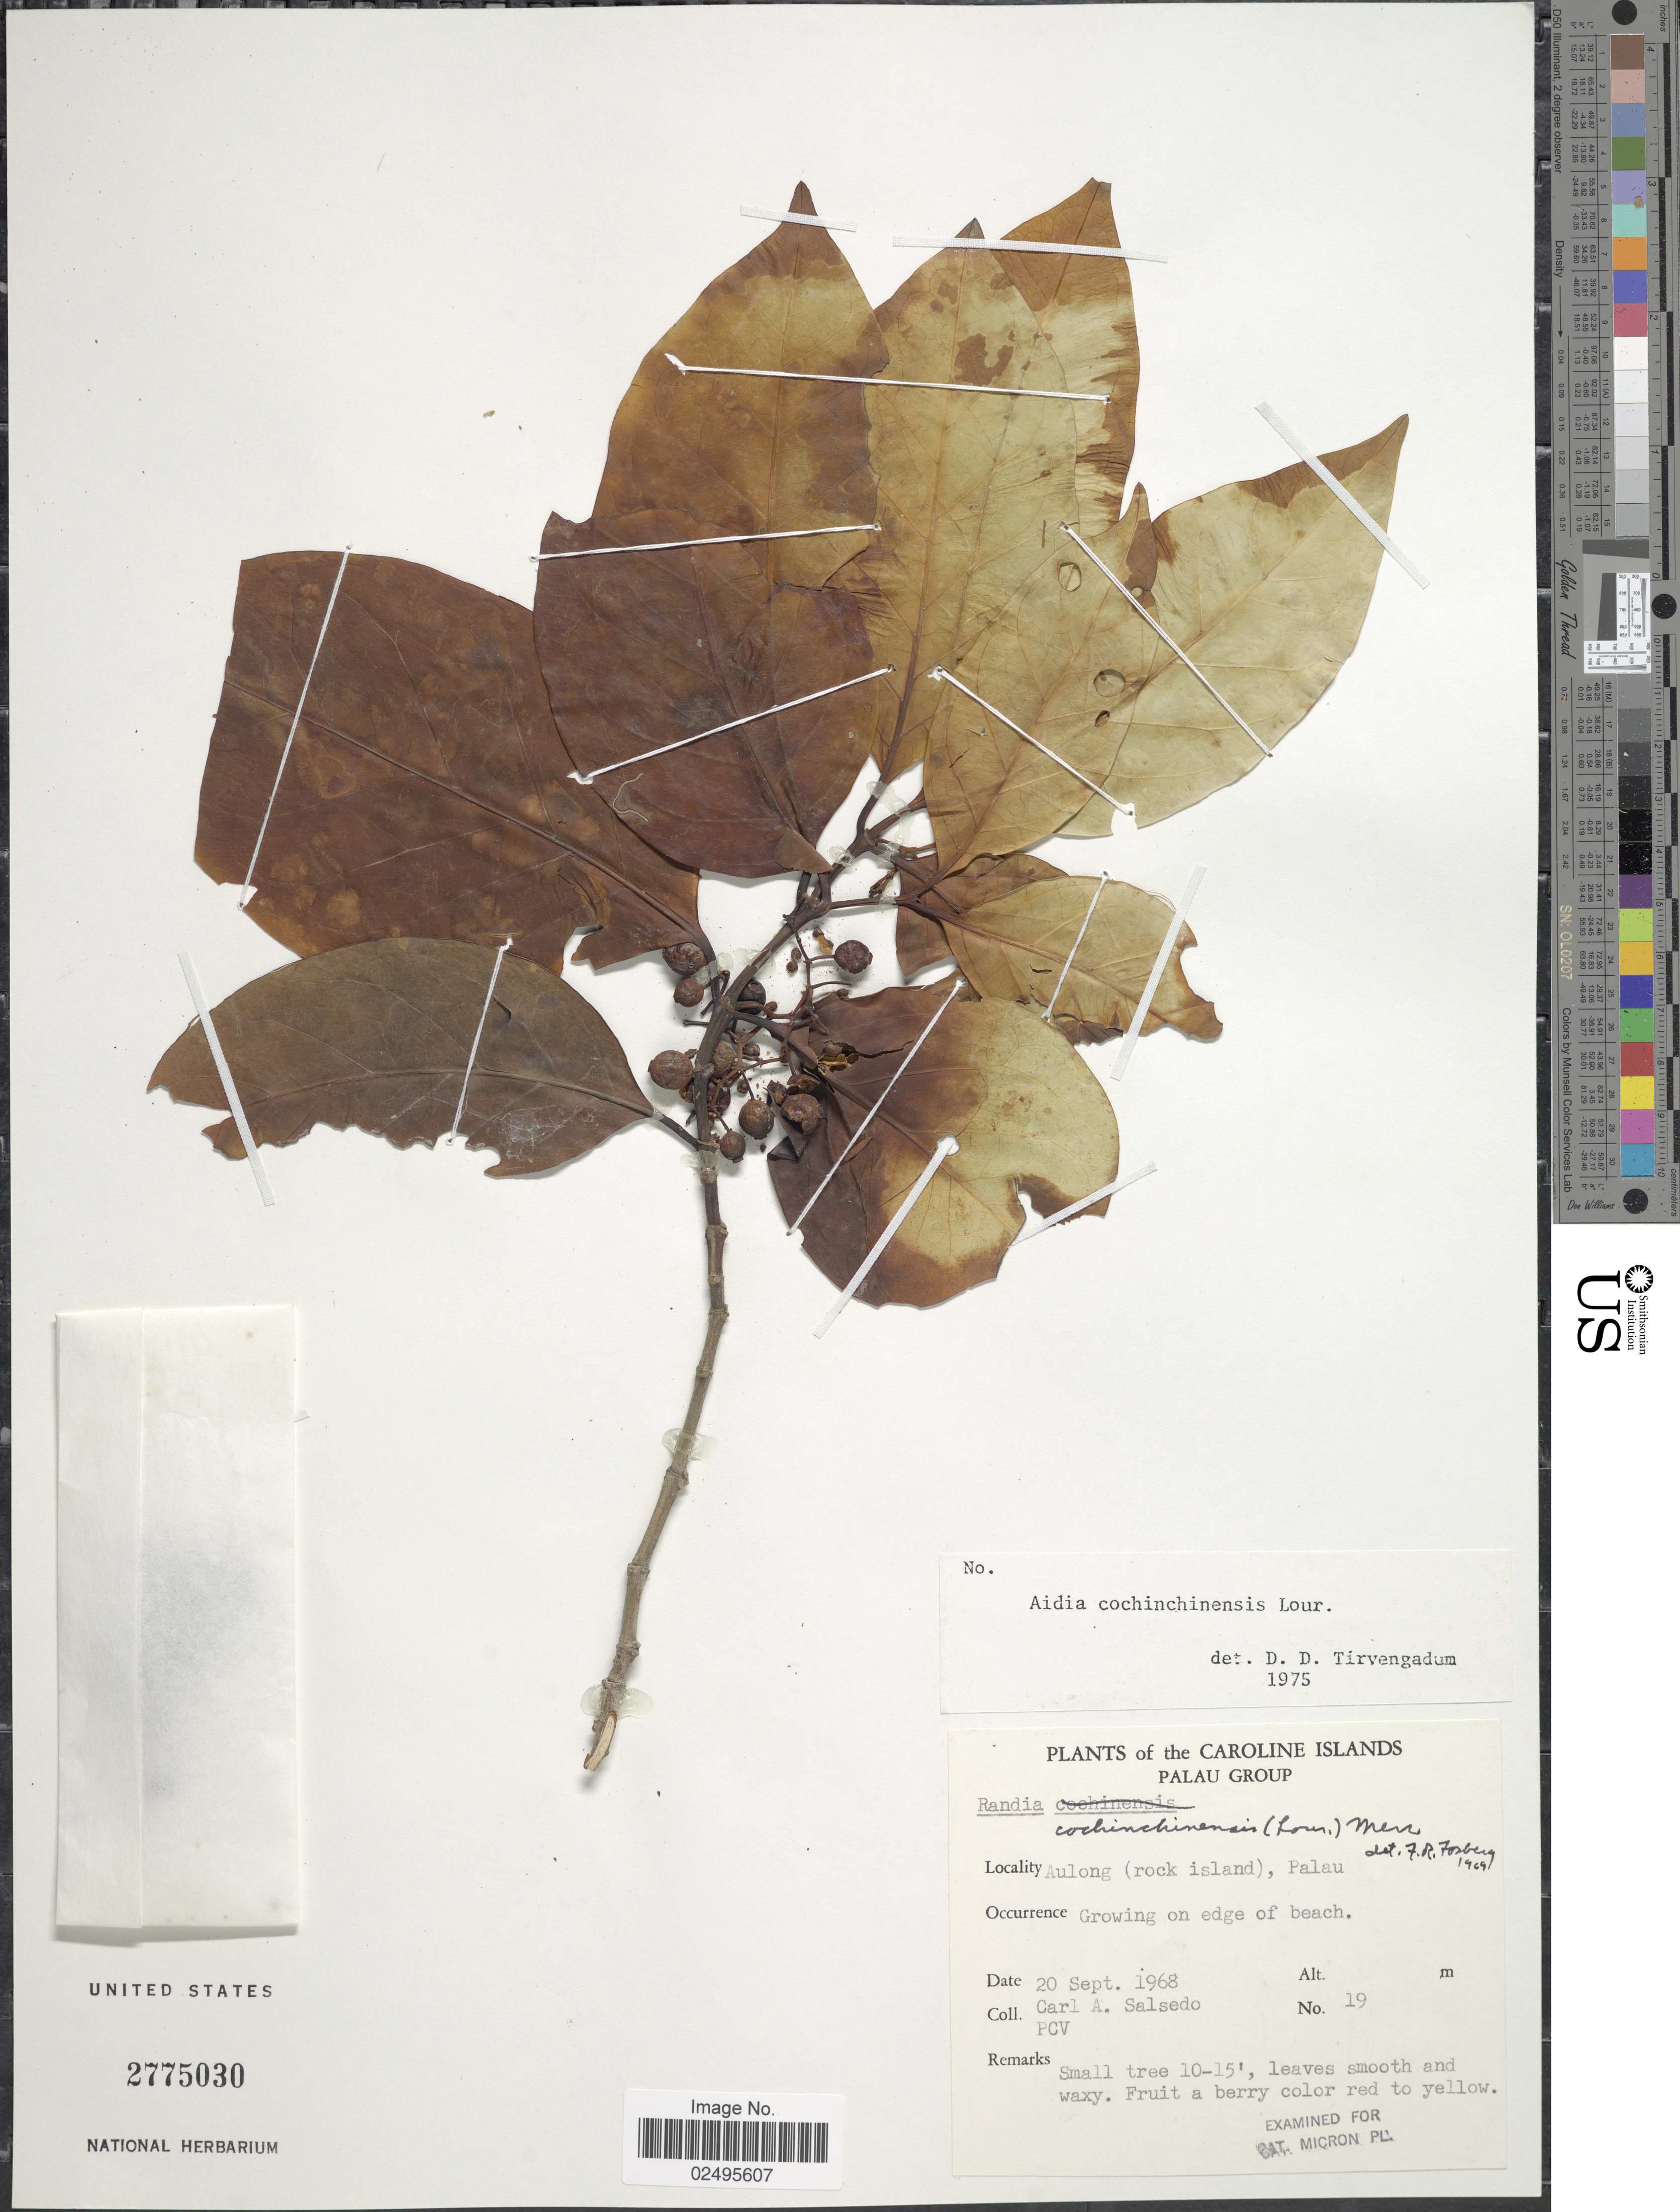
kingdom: Plantae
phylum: Tracheophyta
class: Magnoliopsida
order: Gentianales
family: Rubiaceae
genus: Aidia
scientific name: Aidia graeffei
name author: (Reinecke) Tirveng.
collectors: C.A. Salsedo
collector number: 19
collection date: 1968-09-20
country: Palau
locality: The Caroline Islands. Palau Group, Aulong (rock island), Palau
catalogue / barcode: US 2775030